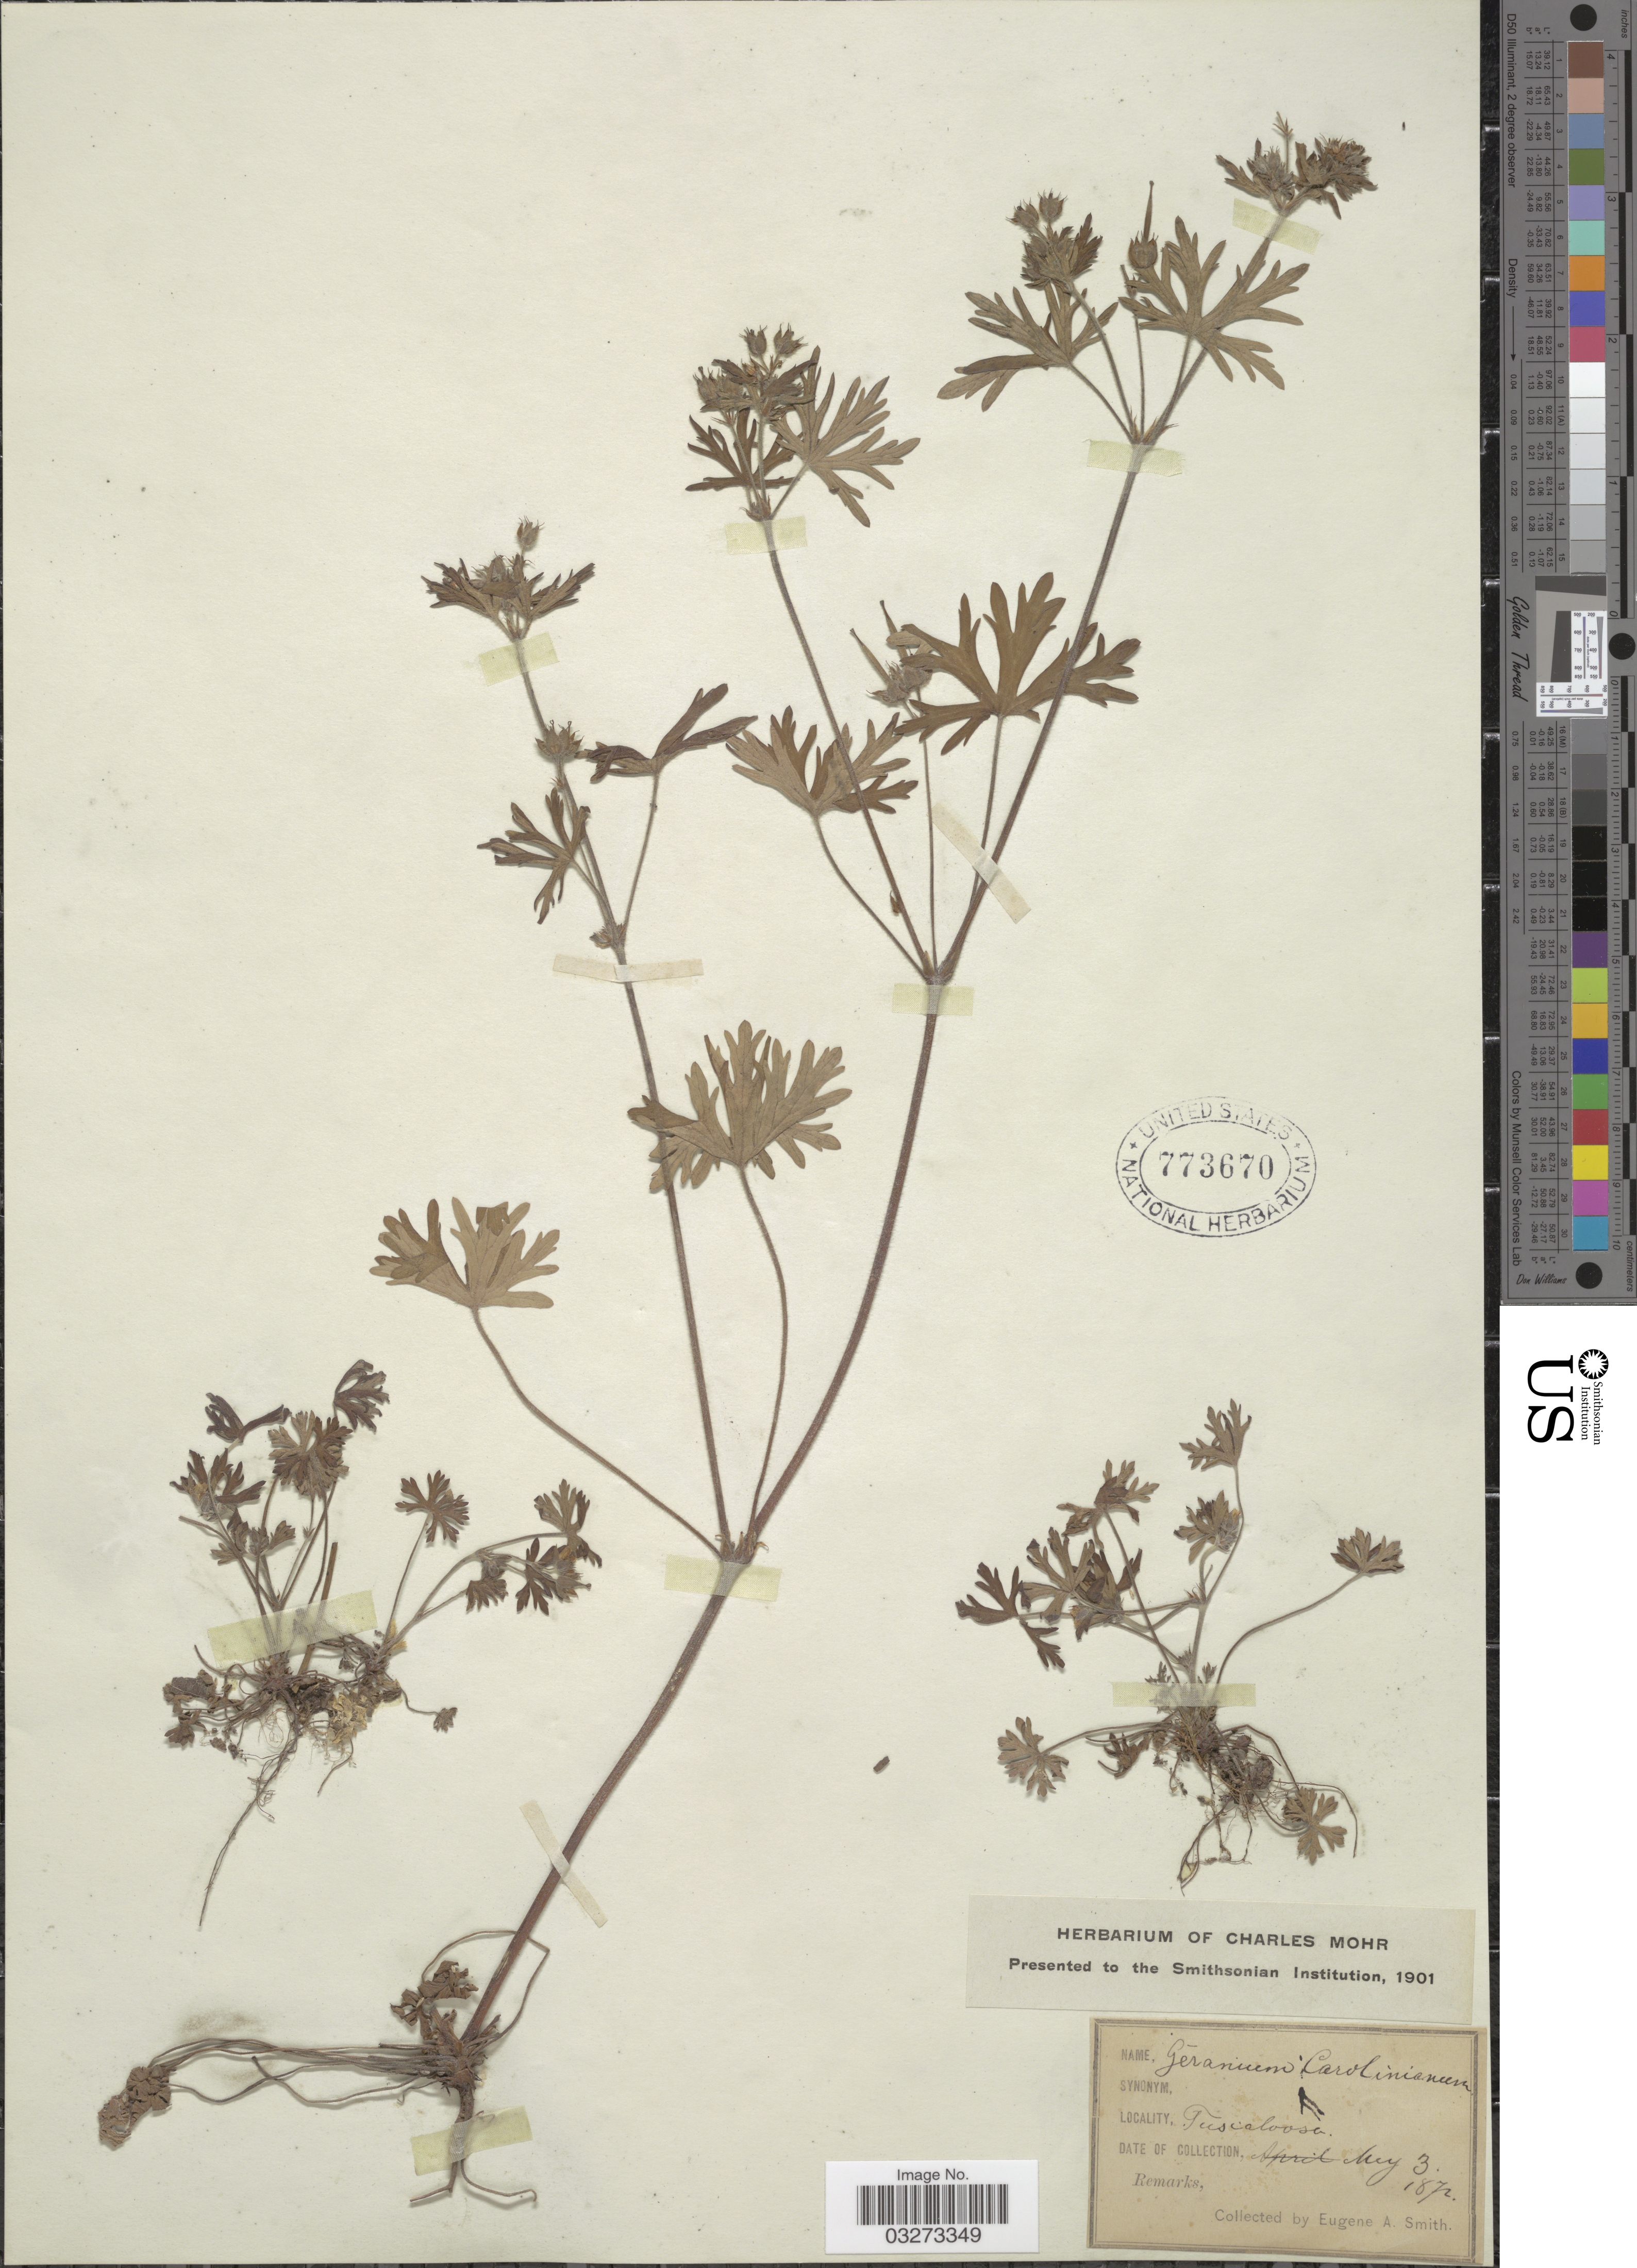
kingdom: Plantae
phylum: Tracheophyta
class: Magnoliopsida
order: Geraniales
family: Geraniaceae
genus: Geranium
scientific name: Geranium carolinianum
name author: L.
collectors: E. A. Smith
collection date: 1872-05-03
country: United States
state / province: Alabama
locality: Tuscaloosa.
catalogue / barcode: US 773670